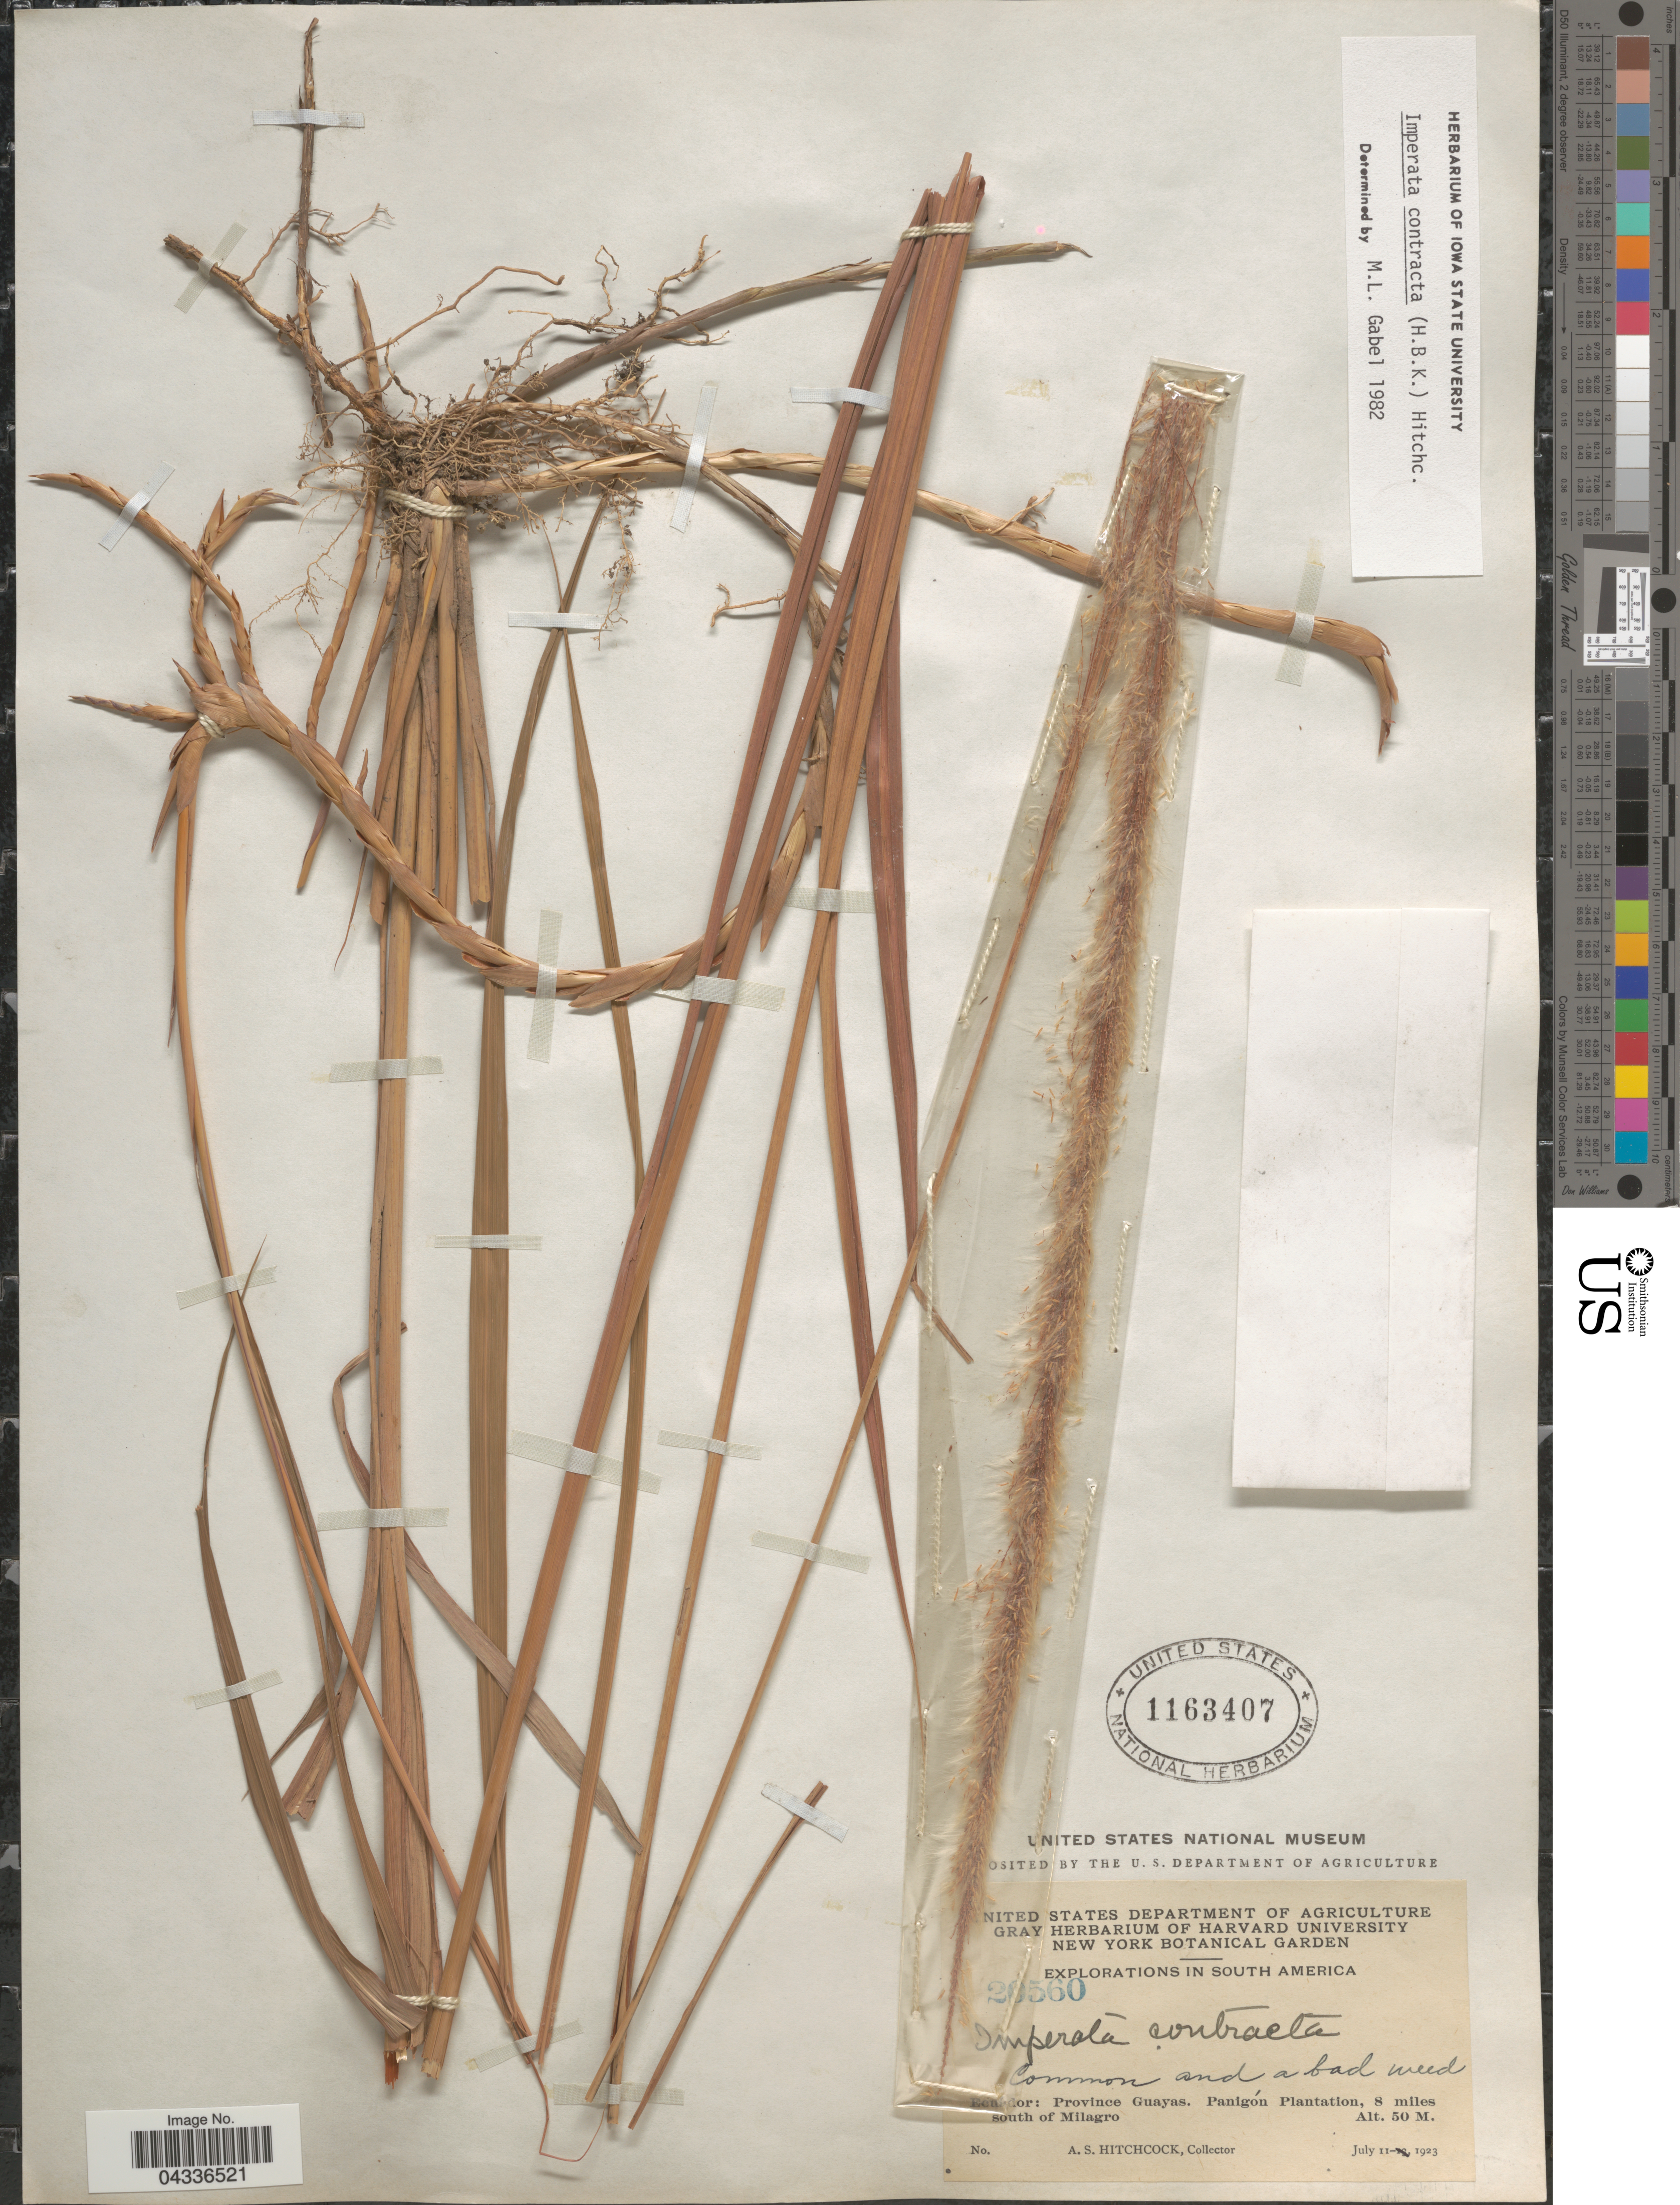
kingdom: Plantae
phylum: Tracheophyta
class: Liliopsida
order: Poales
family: Poaceae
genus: Imperata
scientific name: Imperata contracta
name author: (Kunth) Hitchc.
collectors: A. S. Hitchcock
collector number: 20560*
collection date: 1923-07-11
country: Ecuador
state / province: Guayas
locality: Explorations in South America. Panigón Plantation, 8 miles south of Milagro.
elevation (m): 50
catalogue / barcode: US 1163407